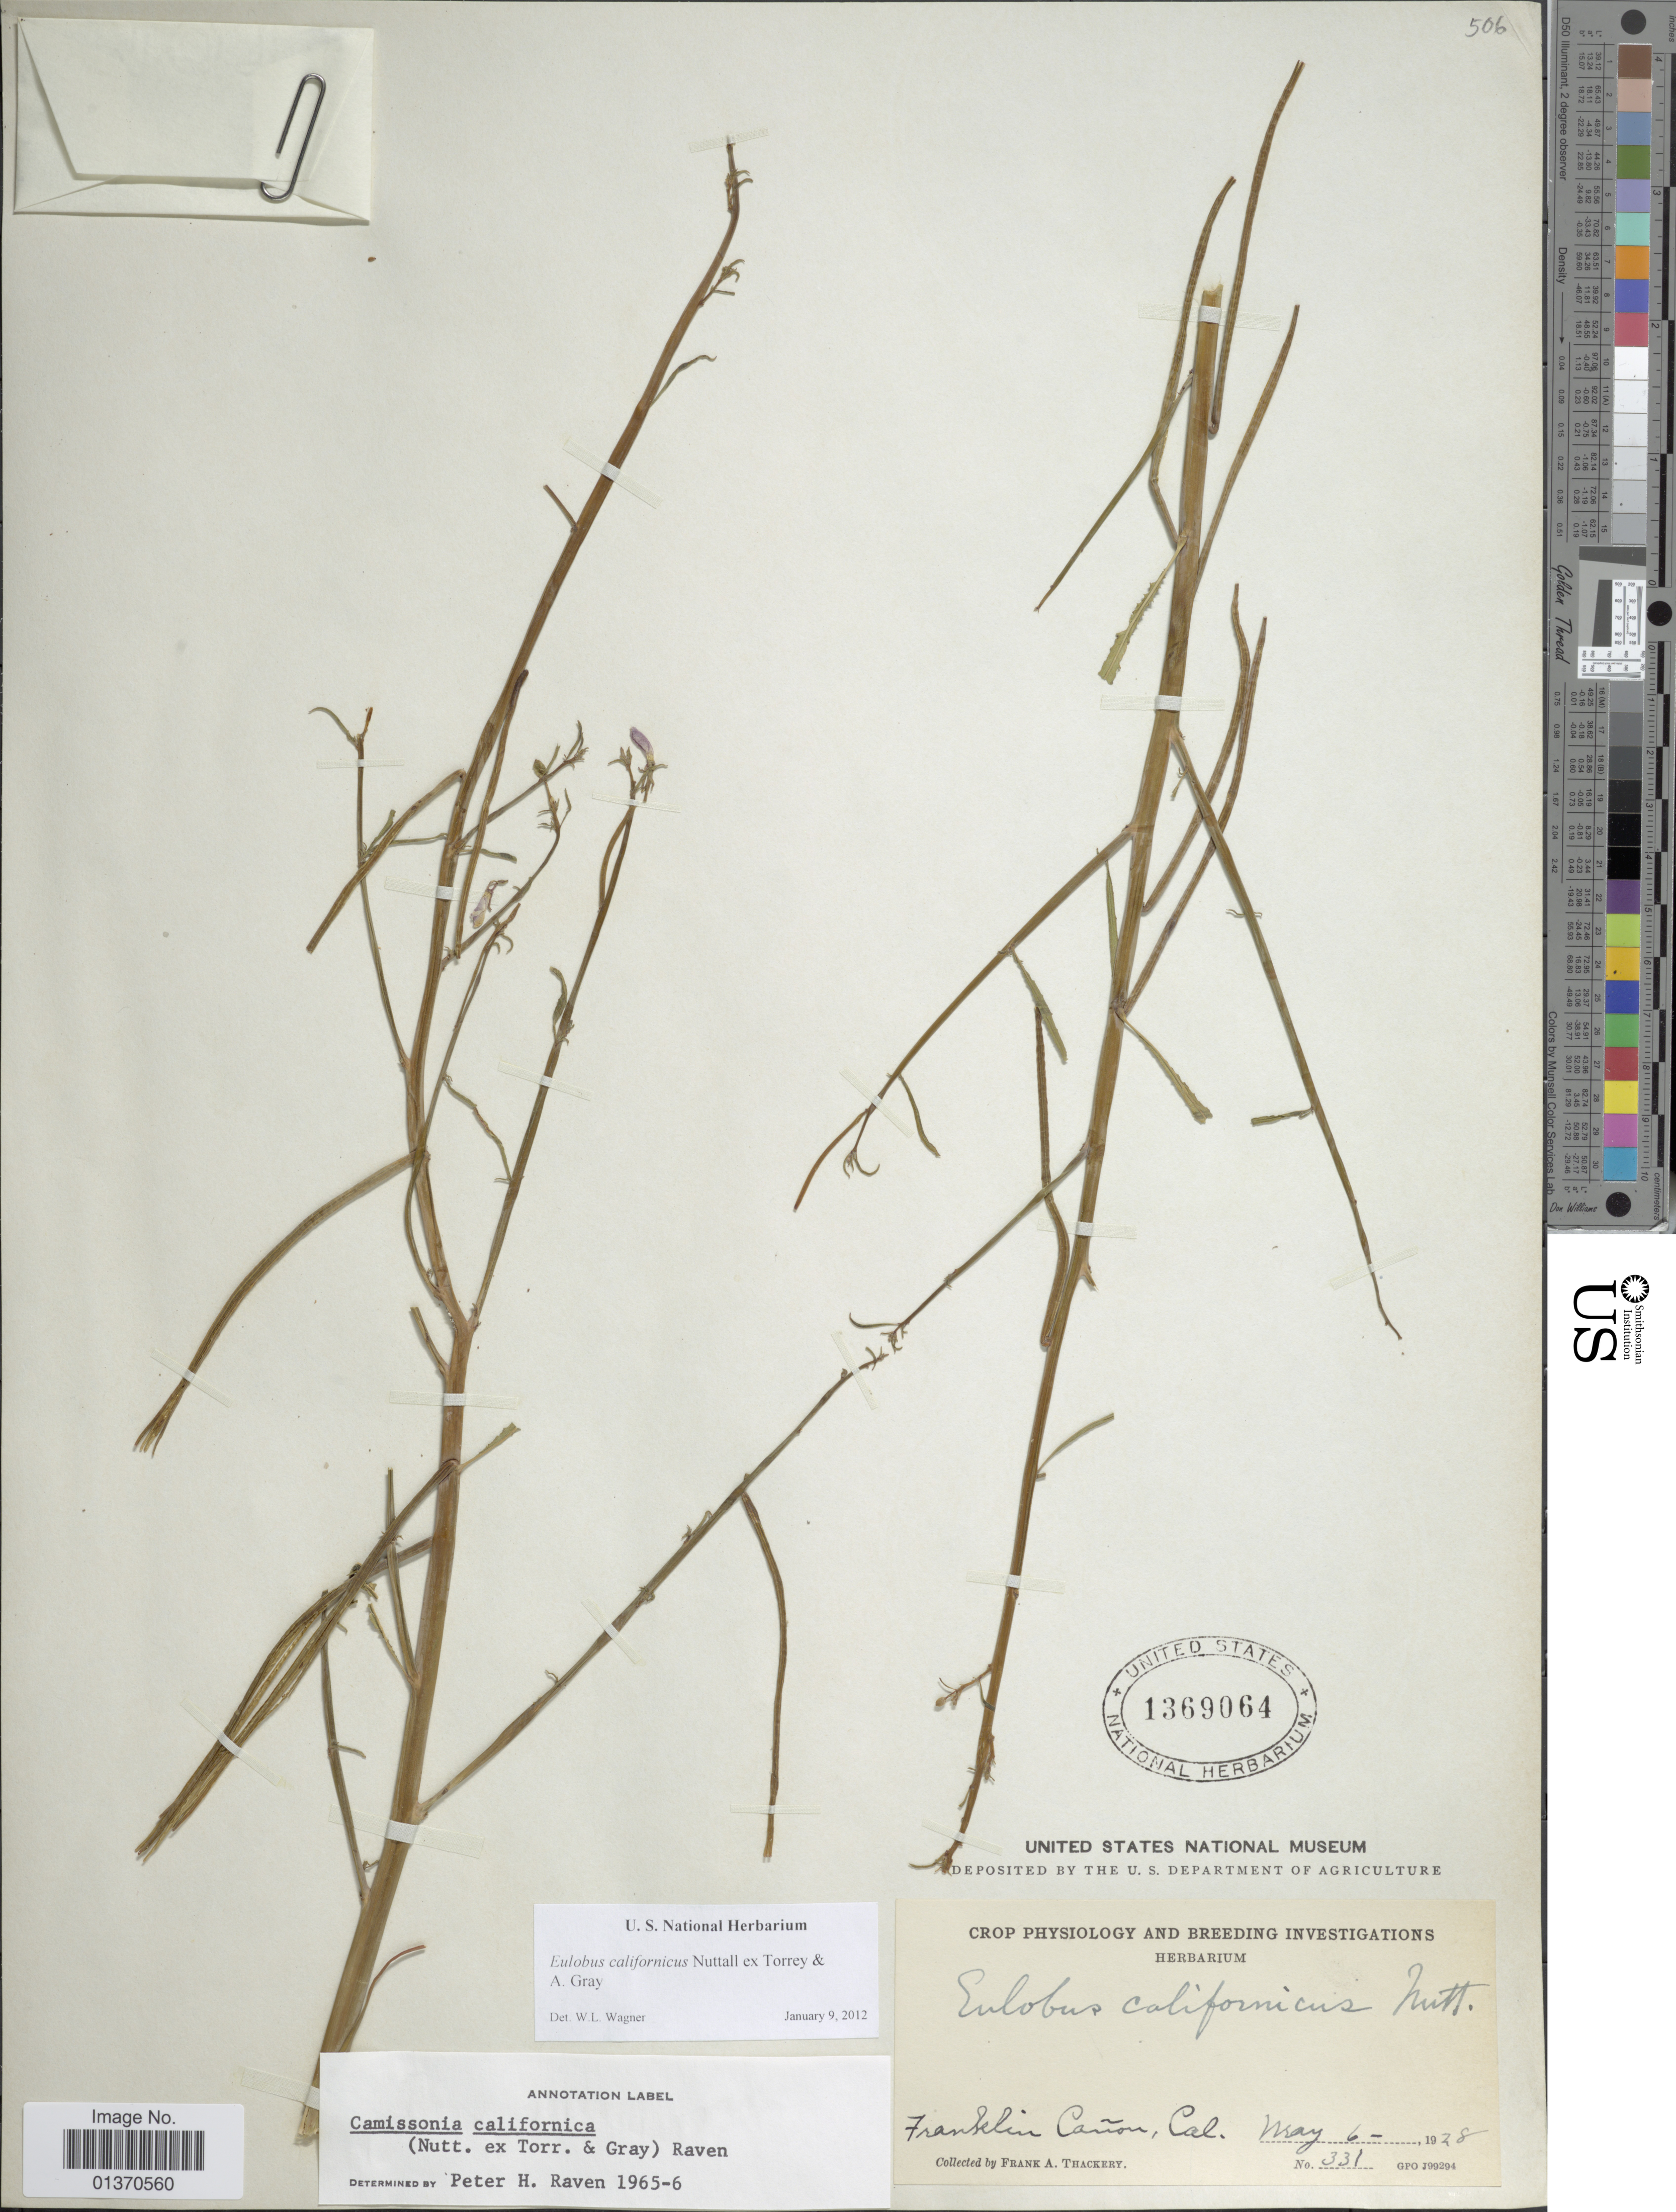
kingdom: Plantae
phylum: Tracheophyta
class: Magnoliopsida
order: Myrtales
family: Onagraceae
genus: Eulobus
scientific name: Eulobus californicus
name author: Nutt. ex Torr. & A. Gray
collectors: F. Thackery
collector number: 331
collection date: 1928-05-06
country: United States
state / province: California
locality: Franklin Cañon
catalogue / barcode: US 1369064